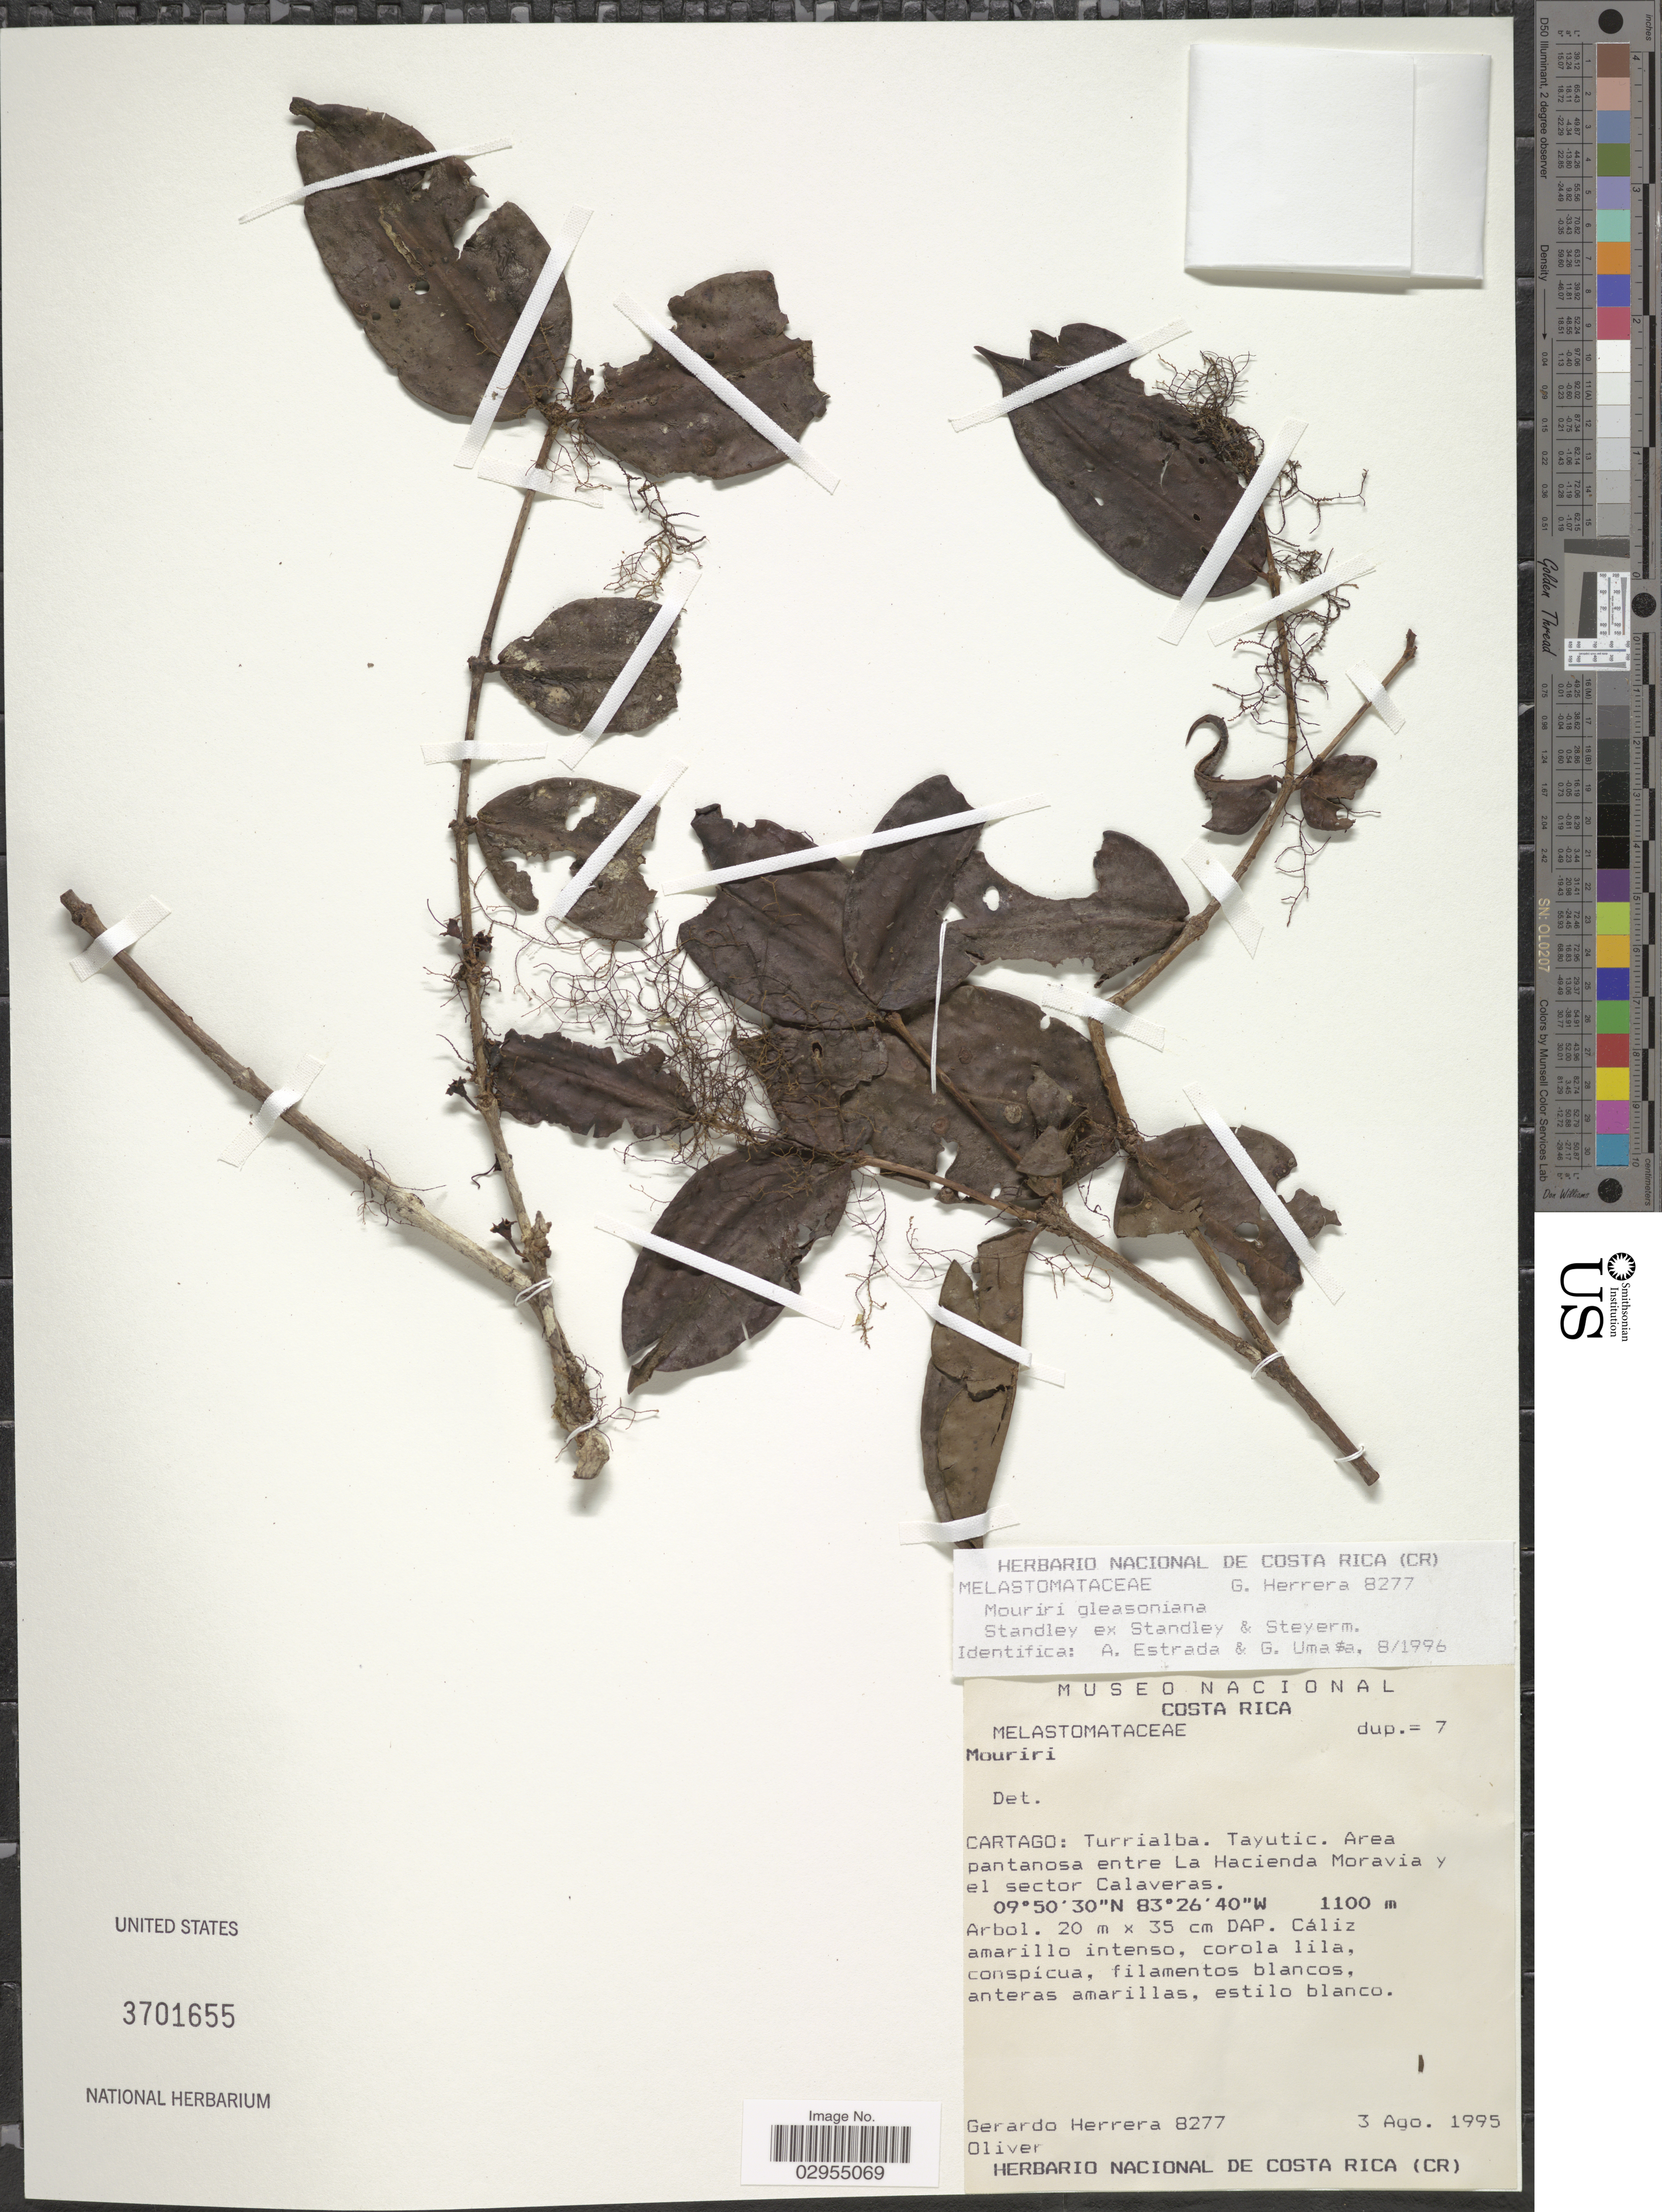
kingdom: Plantae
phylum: Tracheophyta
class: Magnoliopsida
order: Myrtales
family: Melastomataceae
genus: Mouriri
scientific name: Mouriri gleasoniana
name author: Standl.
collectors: G. Herrera & Oliver, --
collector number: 8277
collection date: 1995-08-03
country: Costa Rica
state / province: Cartago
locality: Turrialba. Tayutic. Area pantanosa entre La Hacienda Moravia y el sector Calaveras.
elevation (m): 1100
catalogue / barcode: US 3701655